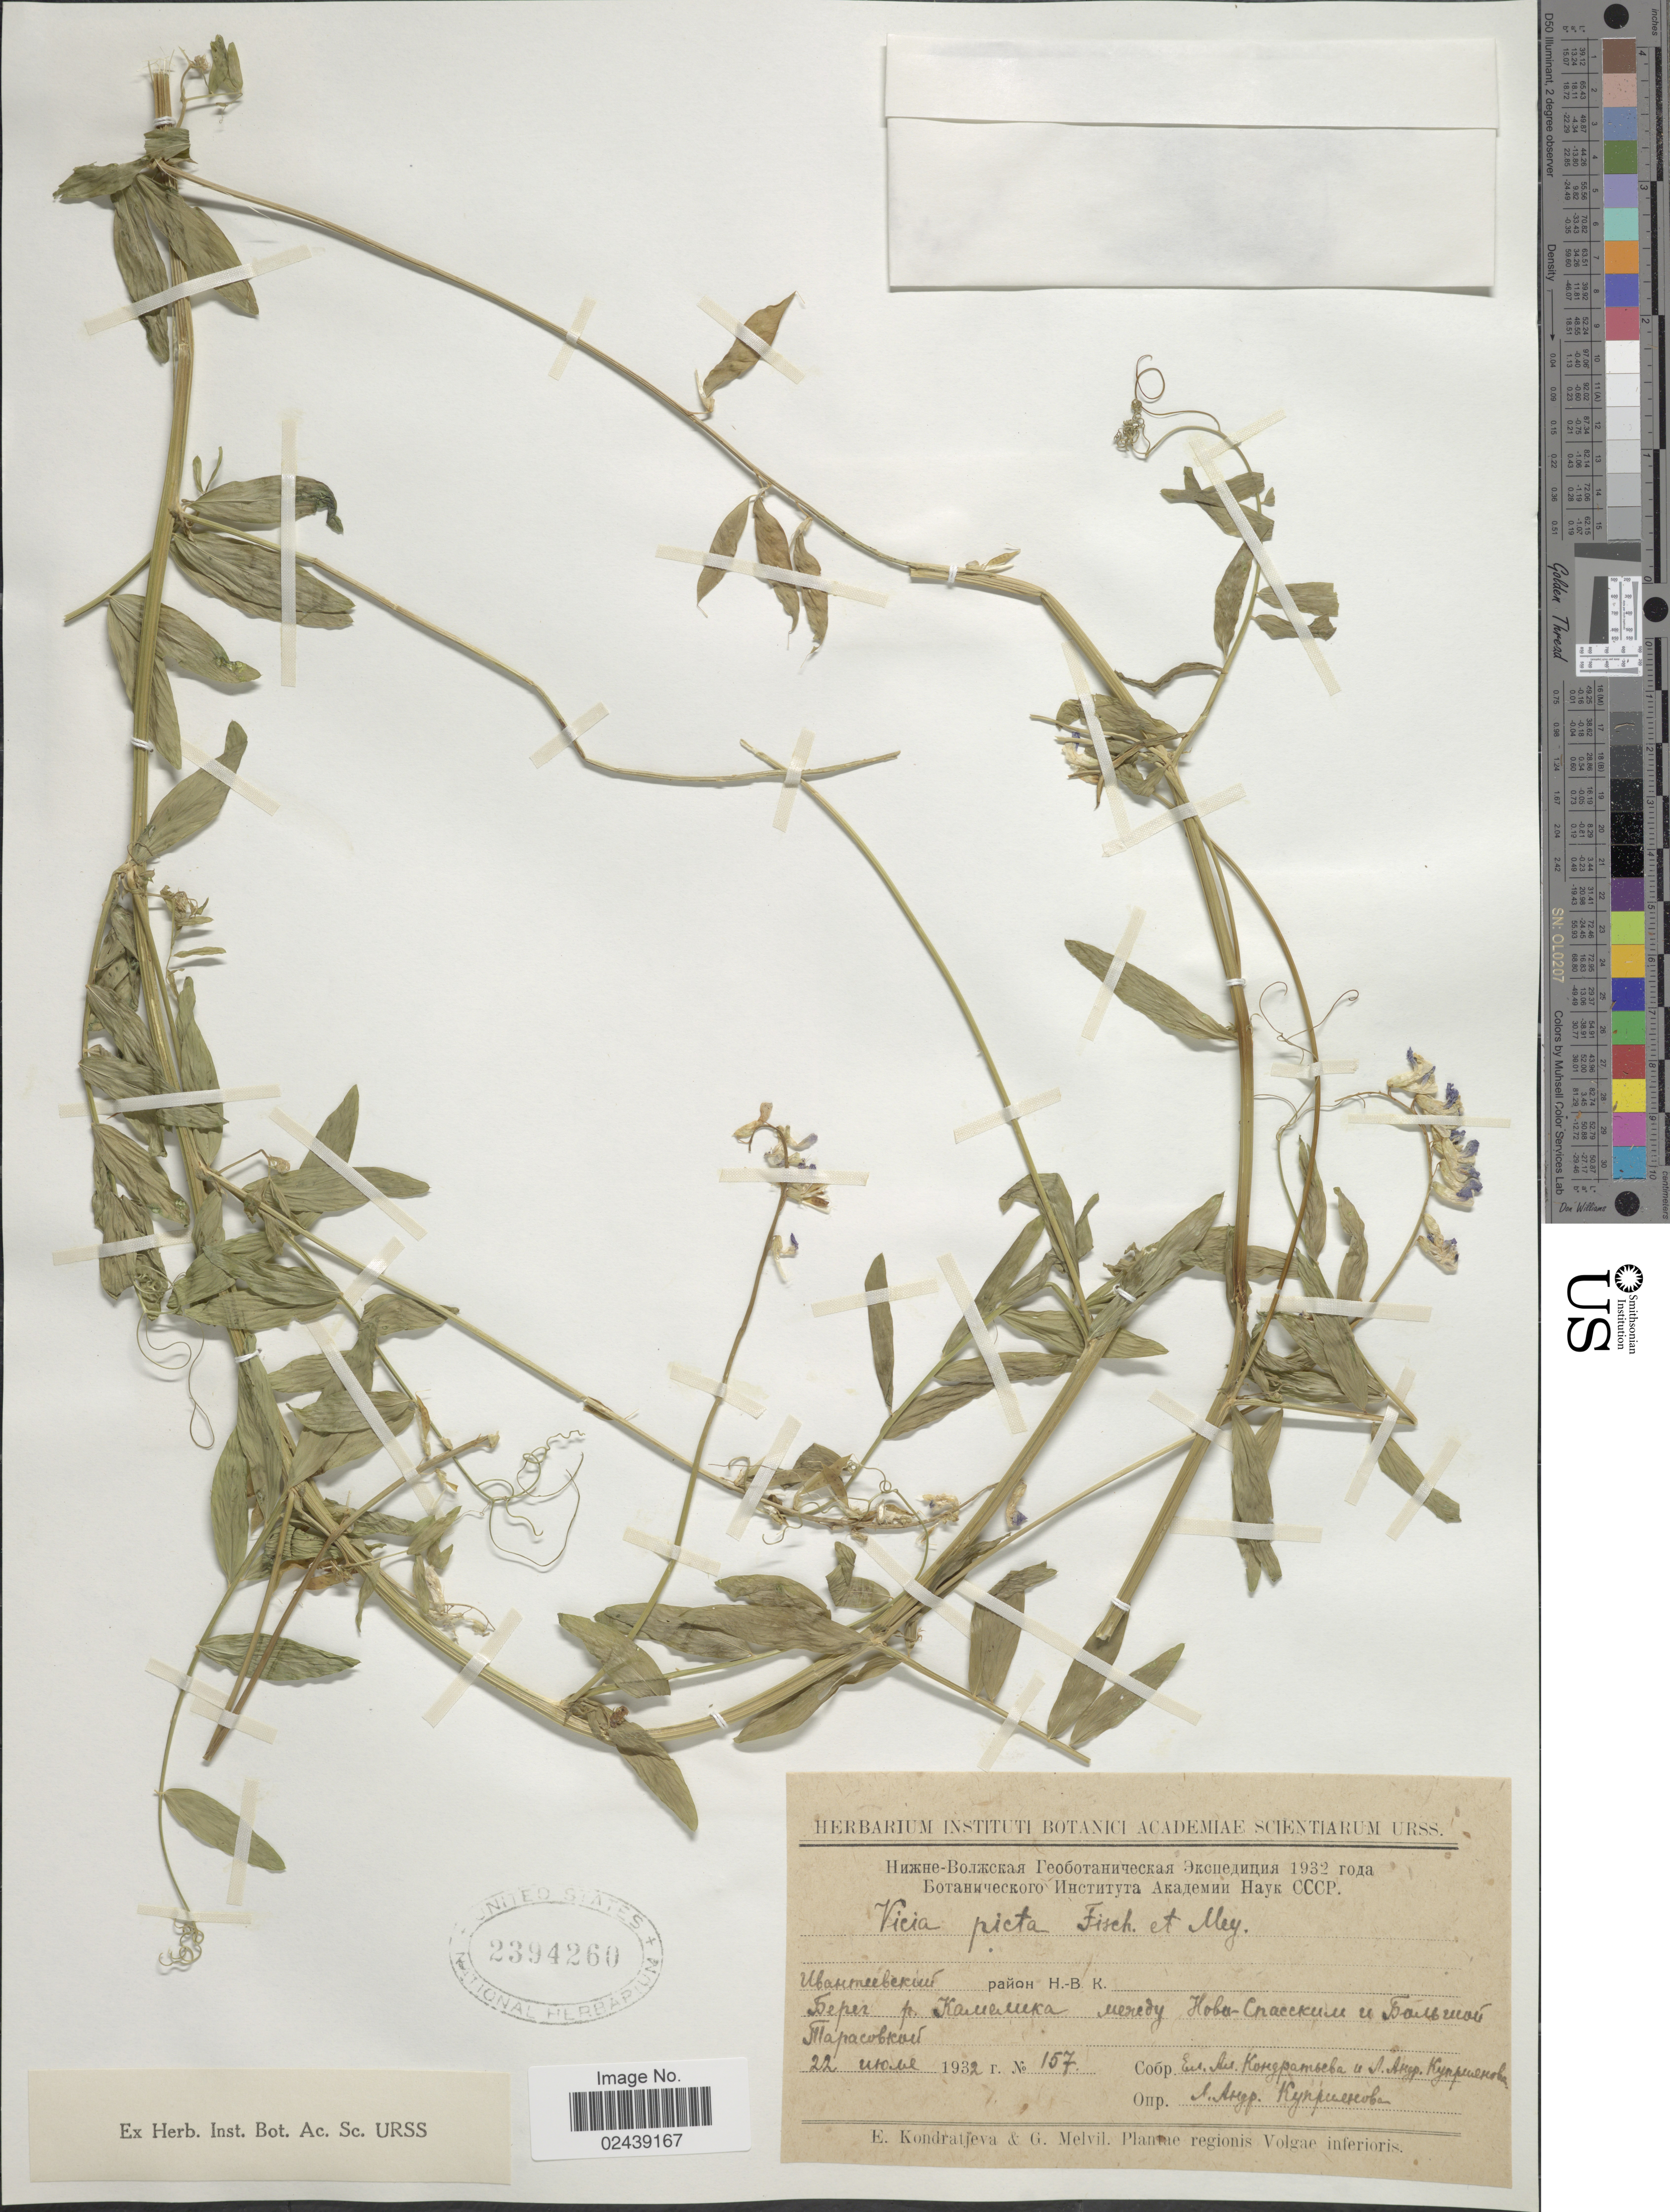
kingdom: Plantae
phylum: Tracheophyta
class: Magnoliopsida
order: Fabales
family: Fabaceae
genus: Vicia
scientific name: Vicia picta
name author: Fisch. & C.A. Mey.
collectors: E. Kondratjeva & G. Melvil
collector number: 157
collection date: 1932-10-22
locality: Regionis Volgae inferioris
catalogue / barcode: US 2394260